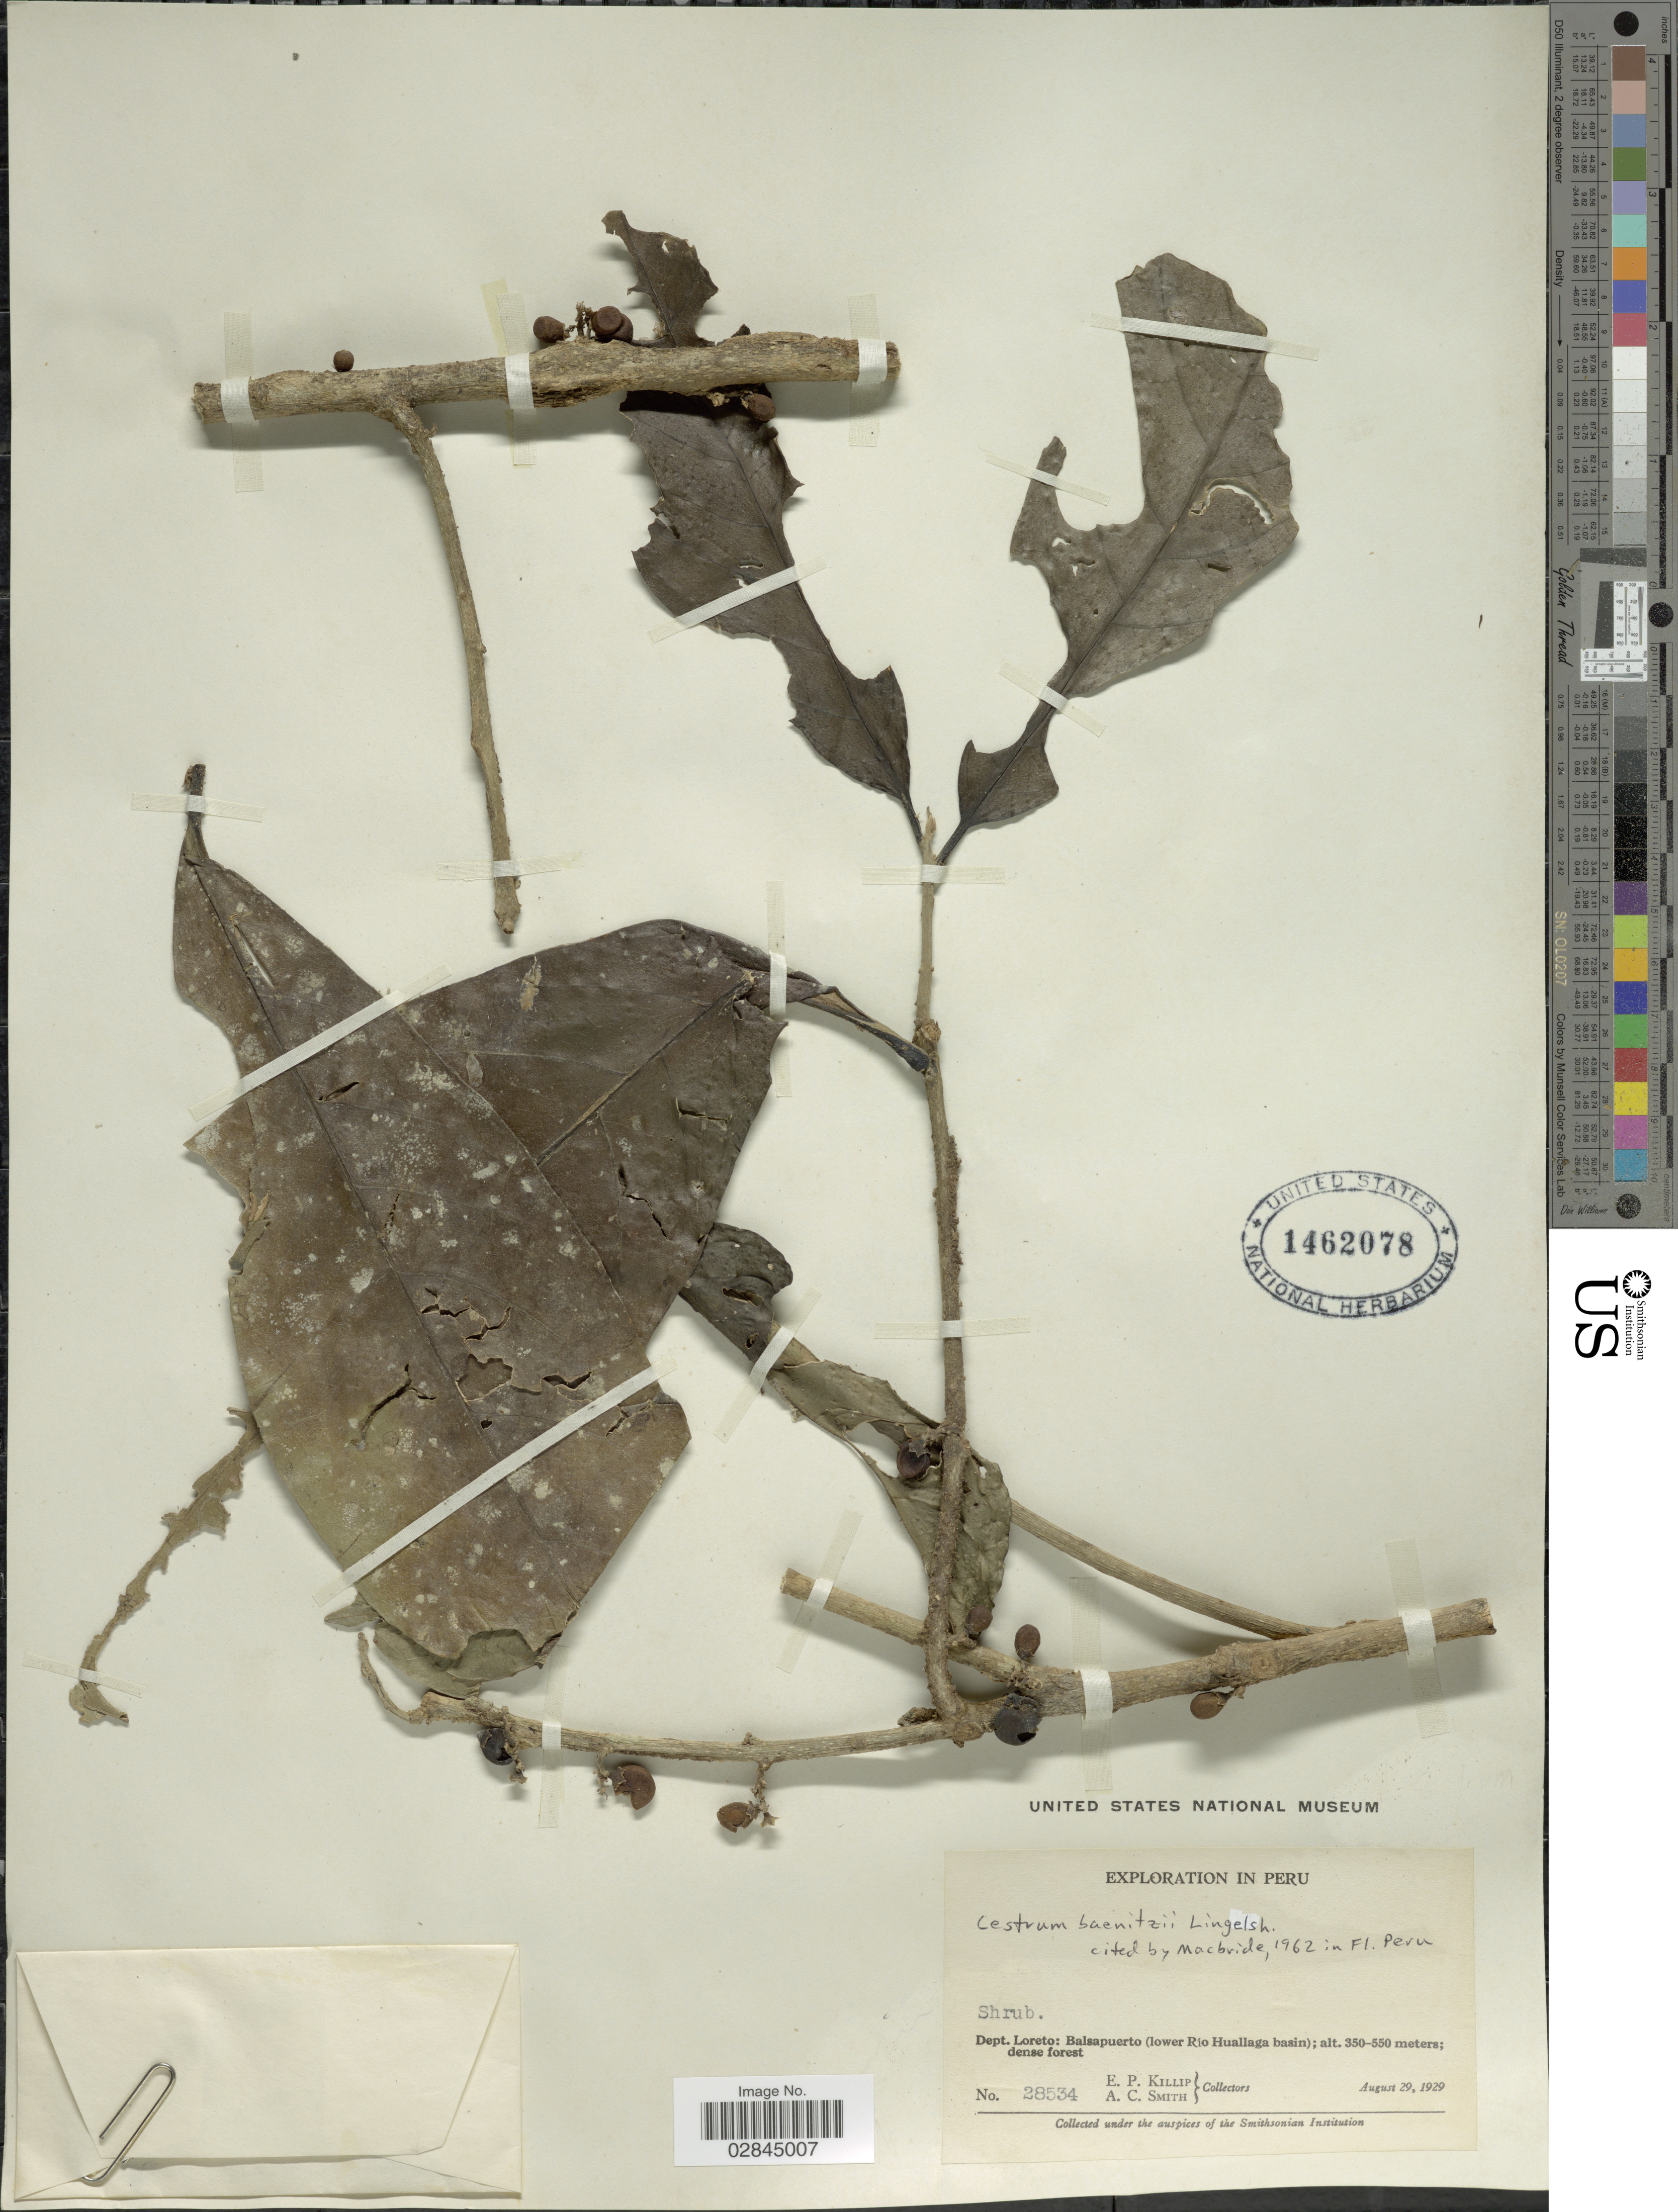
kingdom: Plantae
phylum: Tracheophyta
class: Magnoliopsida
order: Solanales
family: Solanaceae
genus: Cestrum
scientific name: Cestrum schlechtendahlii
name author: G. Don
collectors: E. P. Killip & A. C. Smith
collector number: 28534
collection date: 1929-08-29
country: Peru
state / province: Loreto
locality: Dept. Loreto: Balsapuerto (lower Río Huallaga basin).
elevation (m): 350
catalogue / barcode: US 1462078